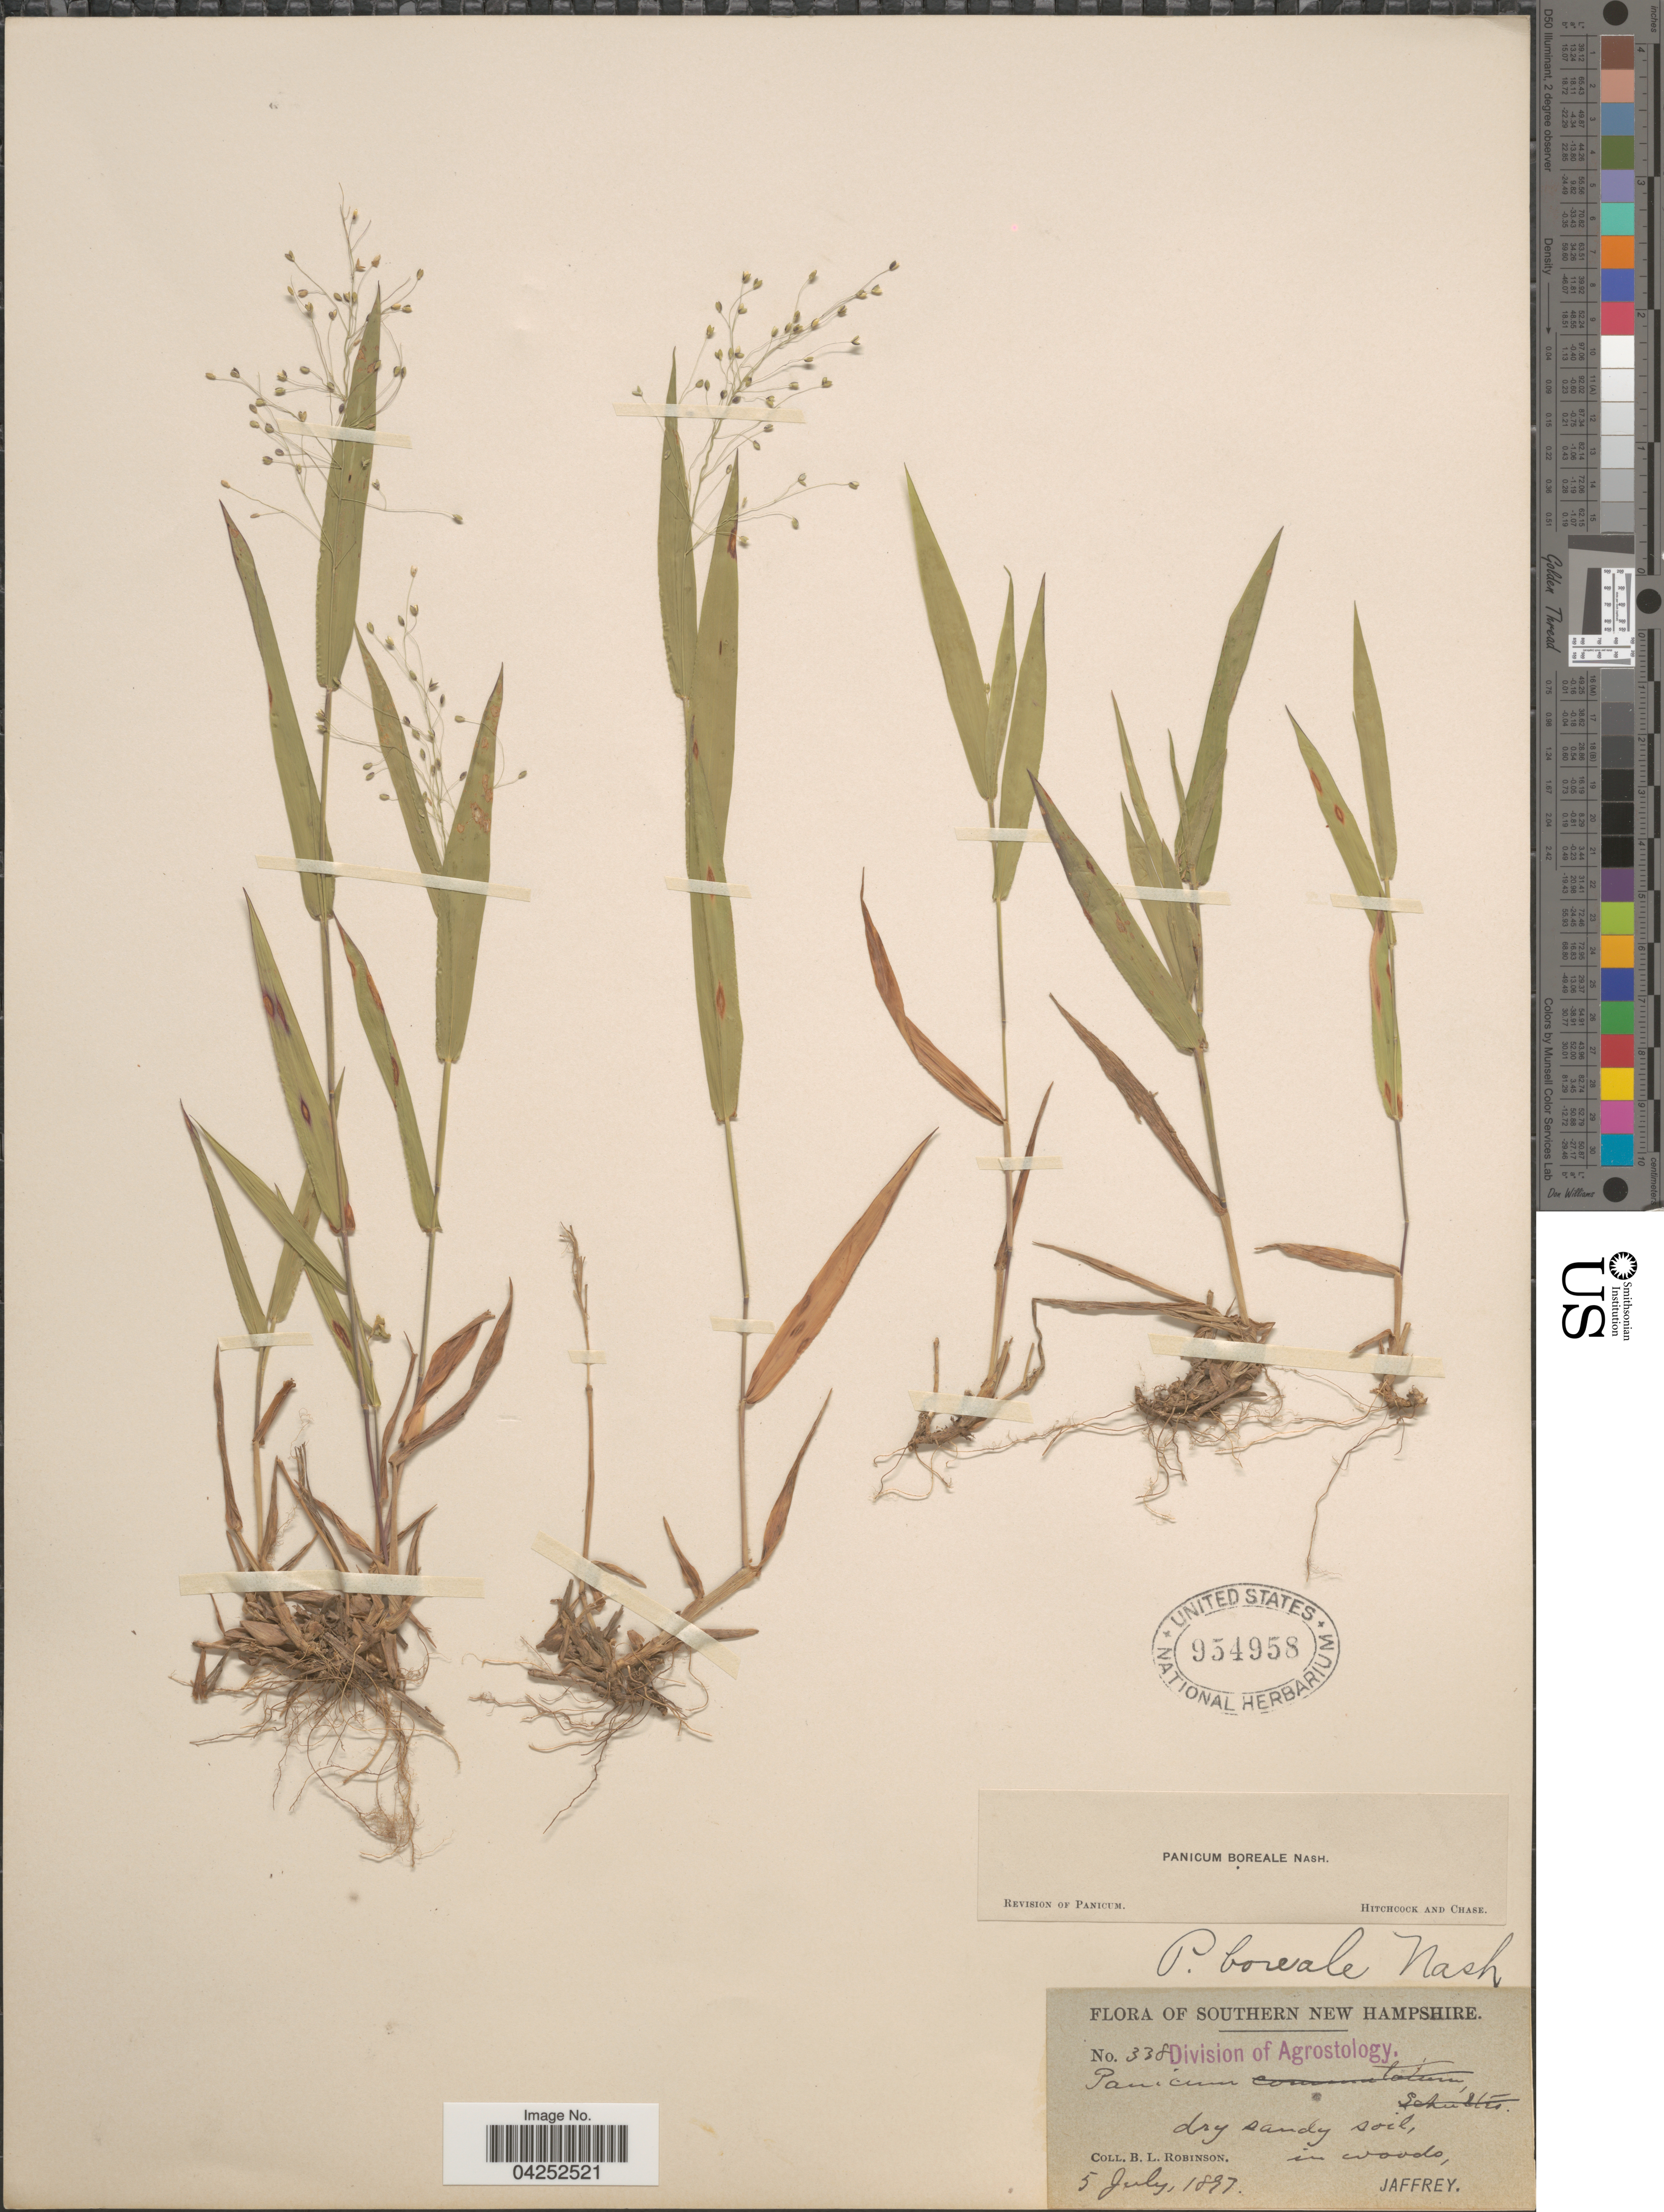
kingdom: Plantae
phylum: Tracheophyta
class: Liliopsida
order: Poales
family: Poaceae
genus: Dichanthelium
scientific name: Dichanthelium boreale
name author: (Nash) Freckmann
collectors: B. L. Robinson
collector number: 338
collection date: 1897-07-05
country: United States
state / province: New Hampshire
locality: Southern New Hampshire. Jaffrey.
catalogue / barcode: US 954958